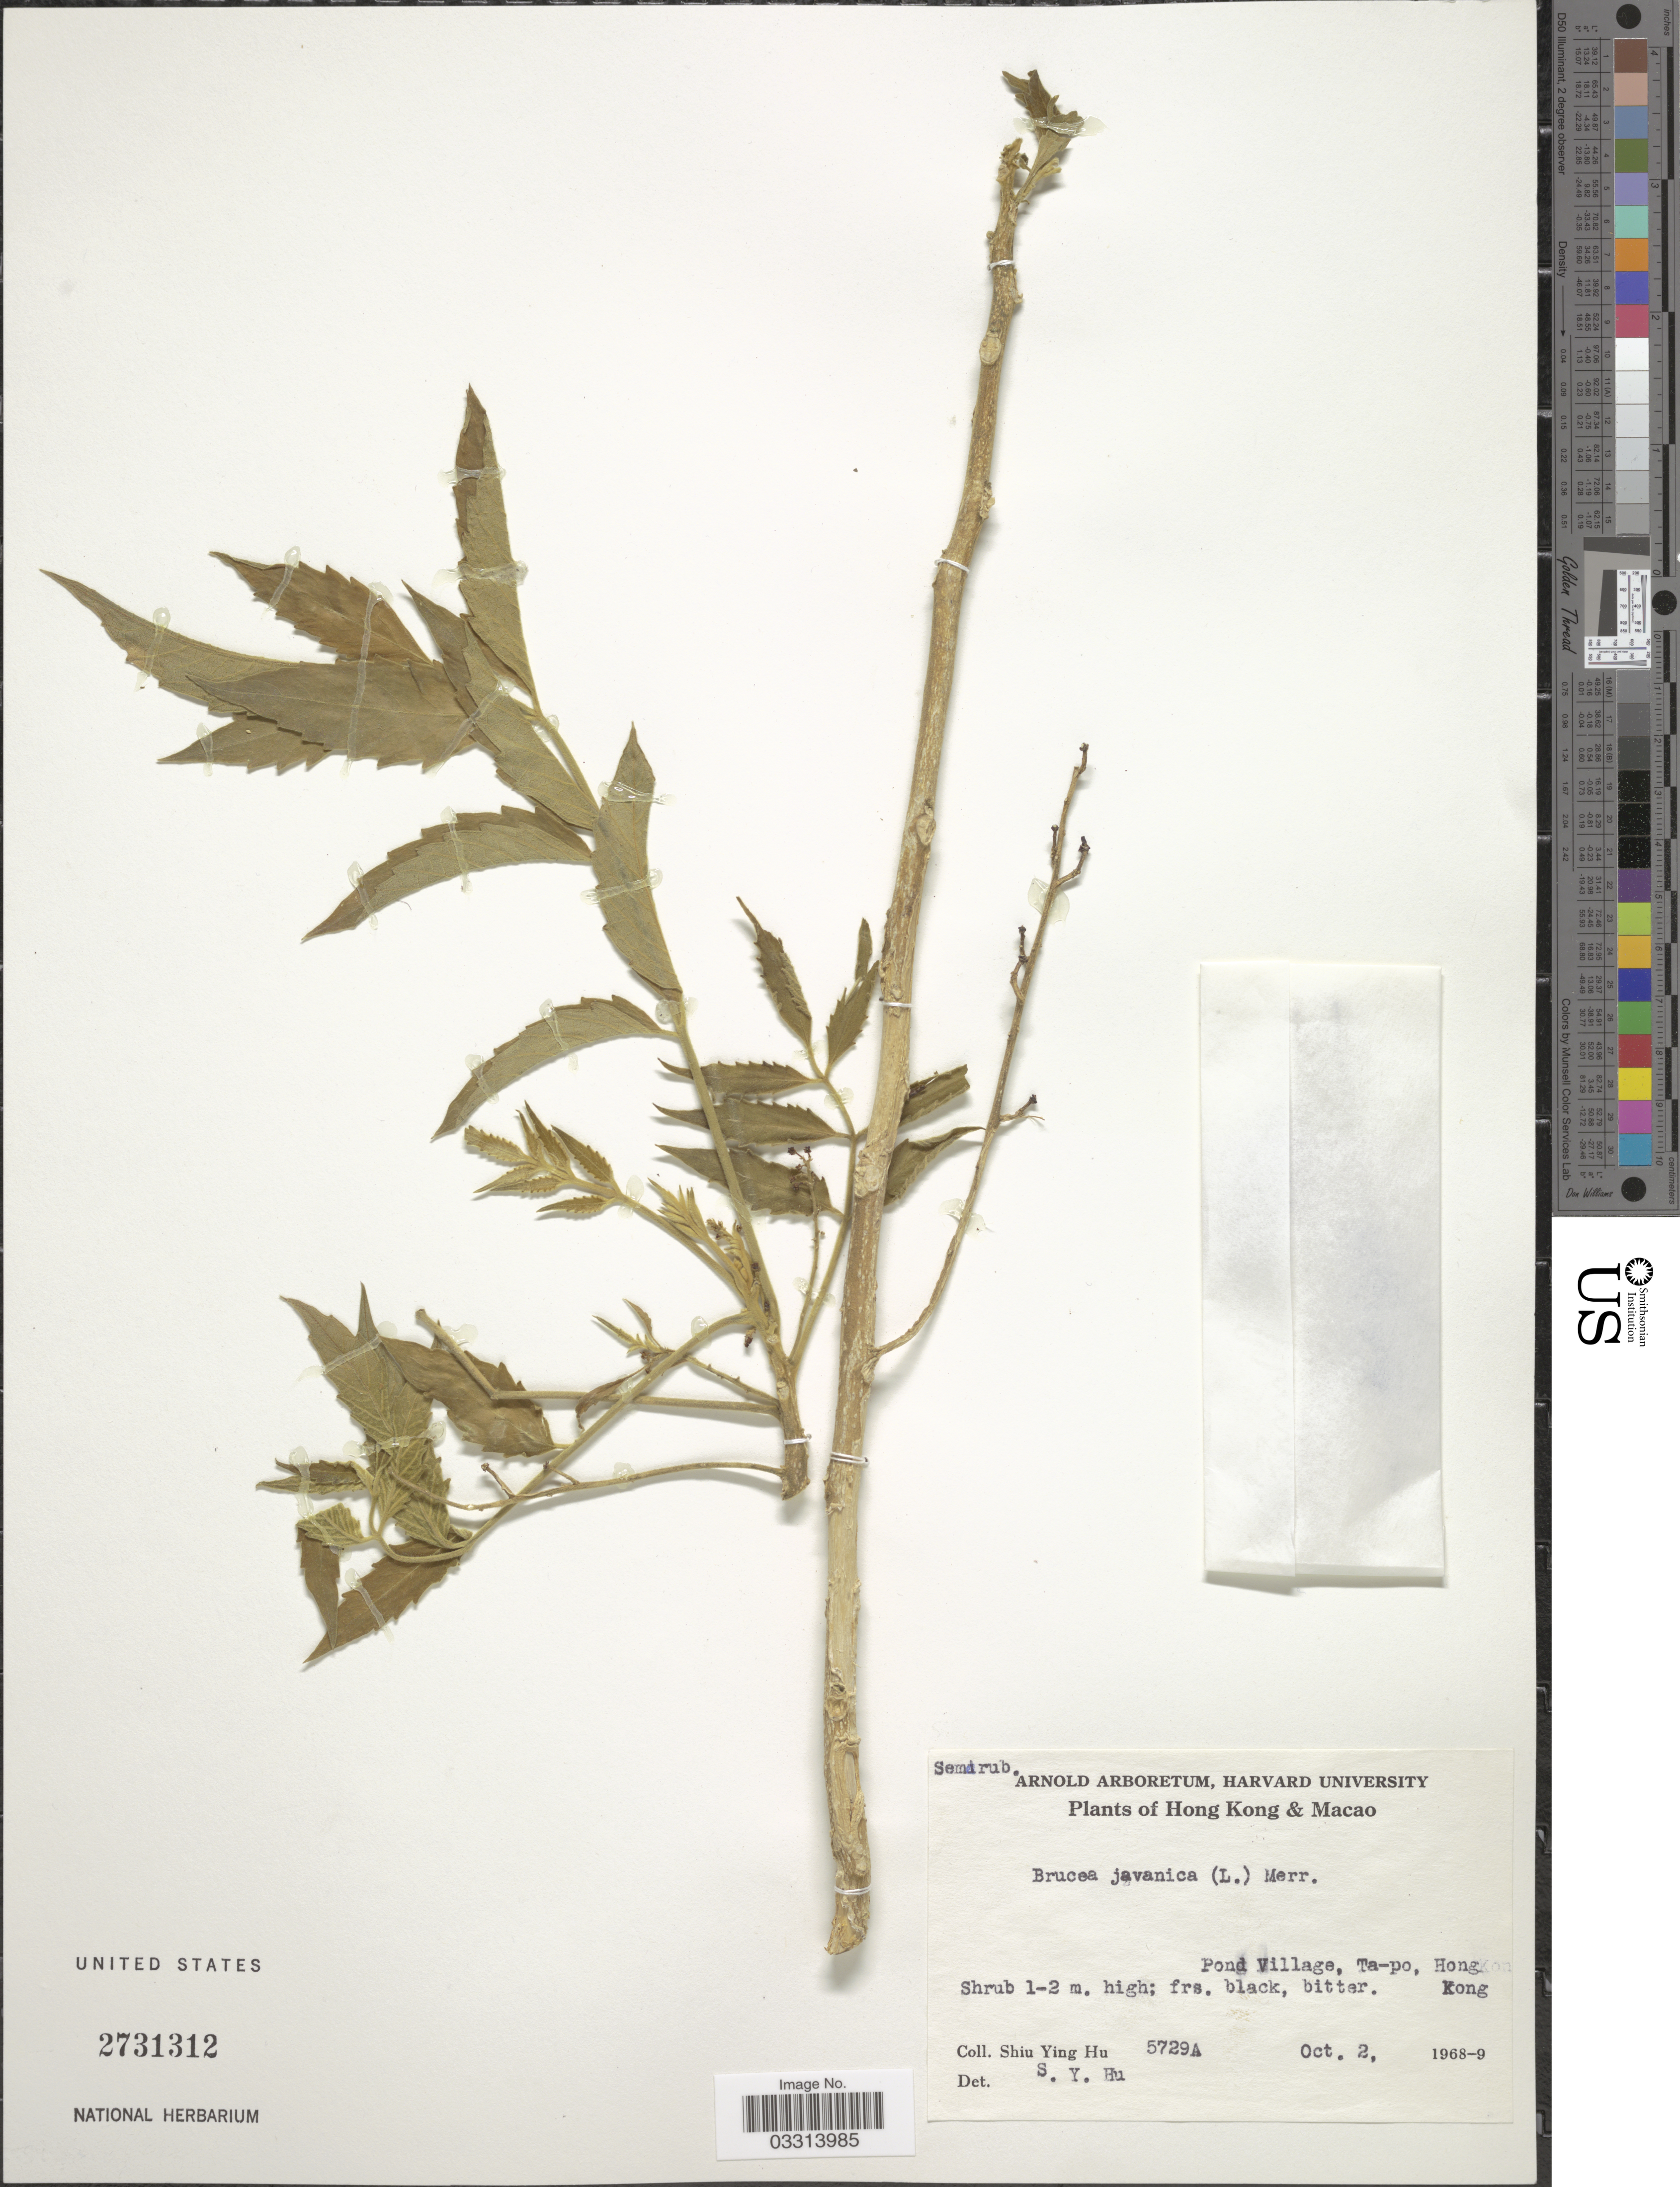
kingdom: Plantae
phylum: Tracheophyta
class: Magnoliopsida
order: Sapindales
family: Simaroubaceae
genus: Brucea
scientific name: Brucea javanica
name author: (L.) Merr.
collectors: S. Y. Hu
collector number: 5729A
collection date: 1968-10-02/1969-10-02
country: China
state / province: Hong Kong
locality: Pond Village, Ta-po.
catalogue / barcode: US 2731312